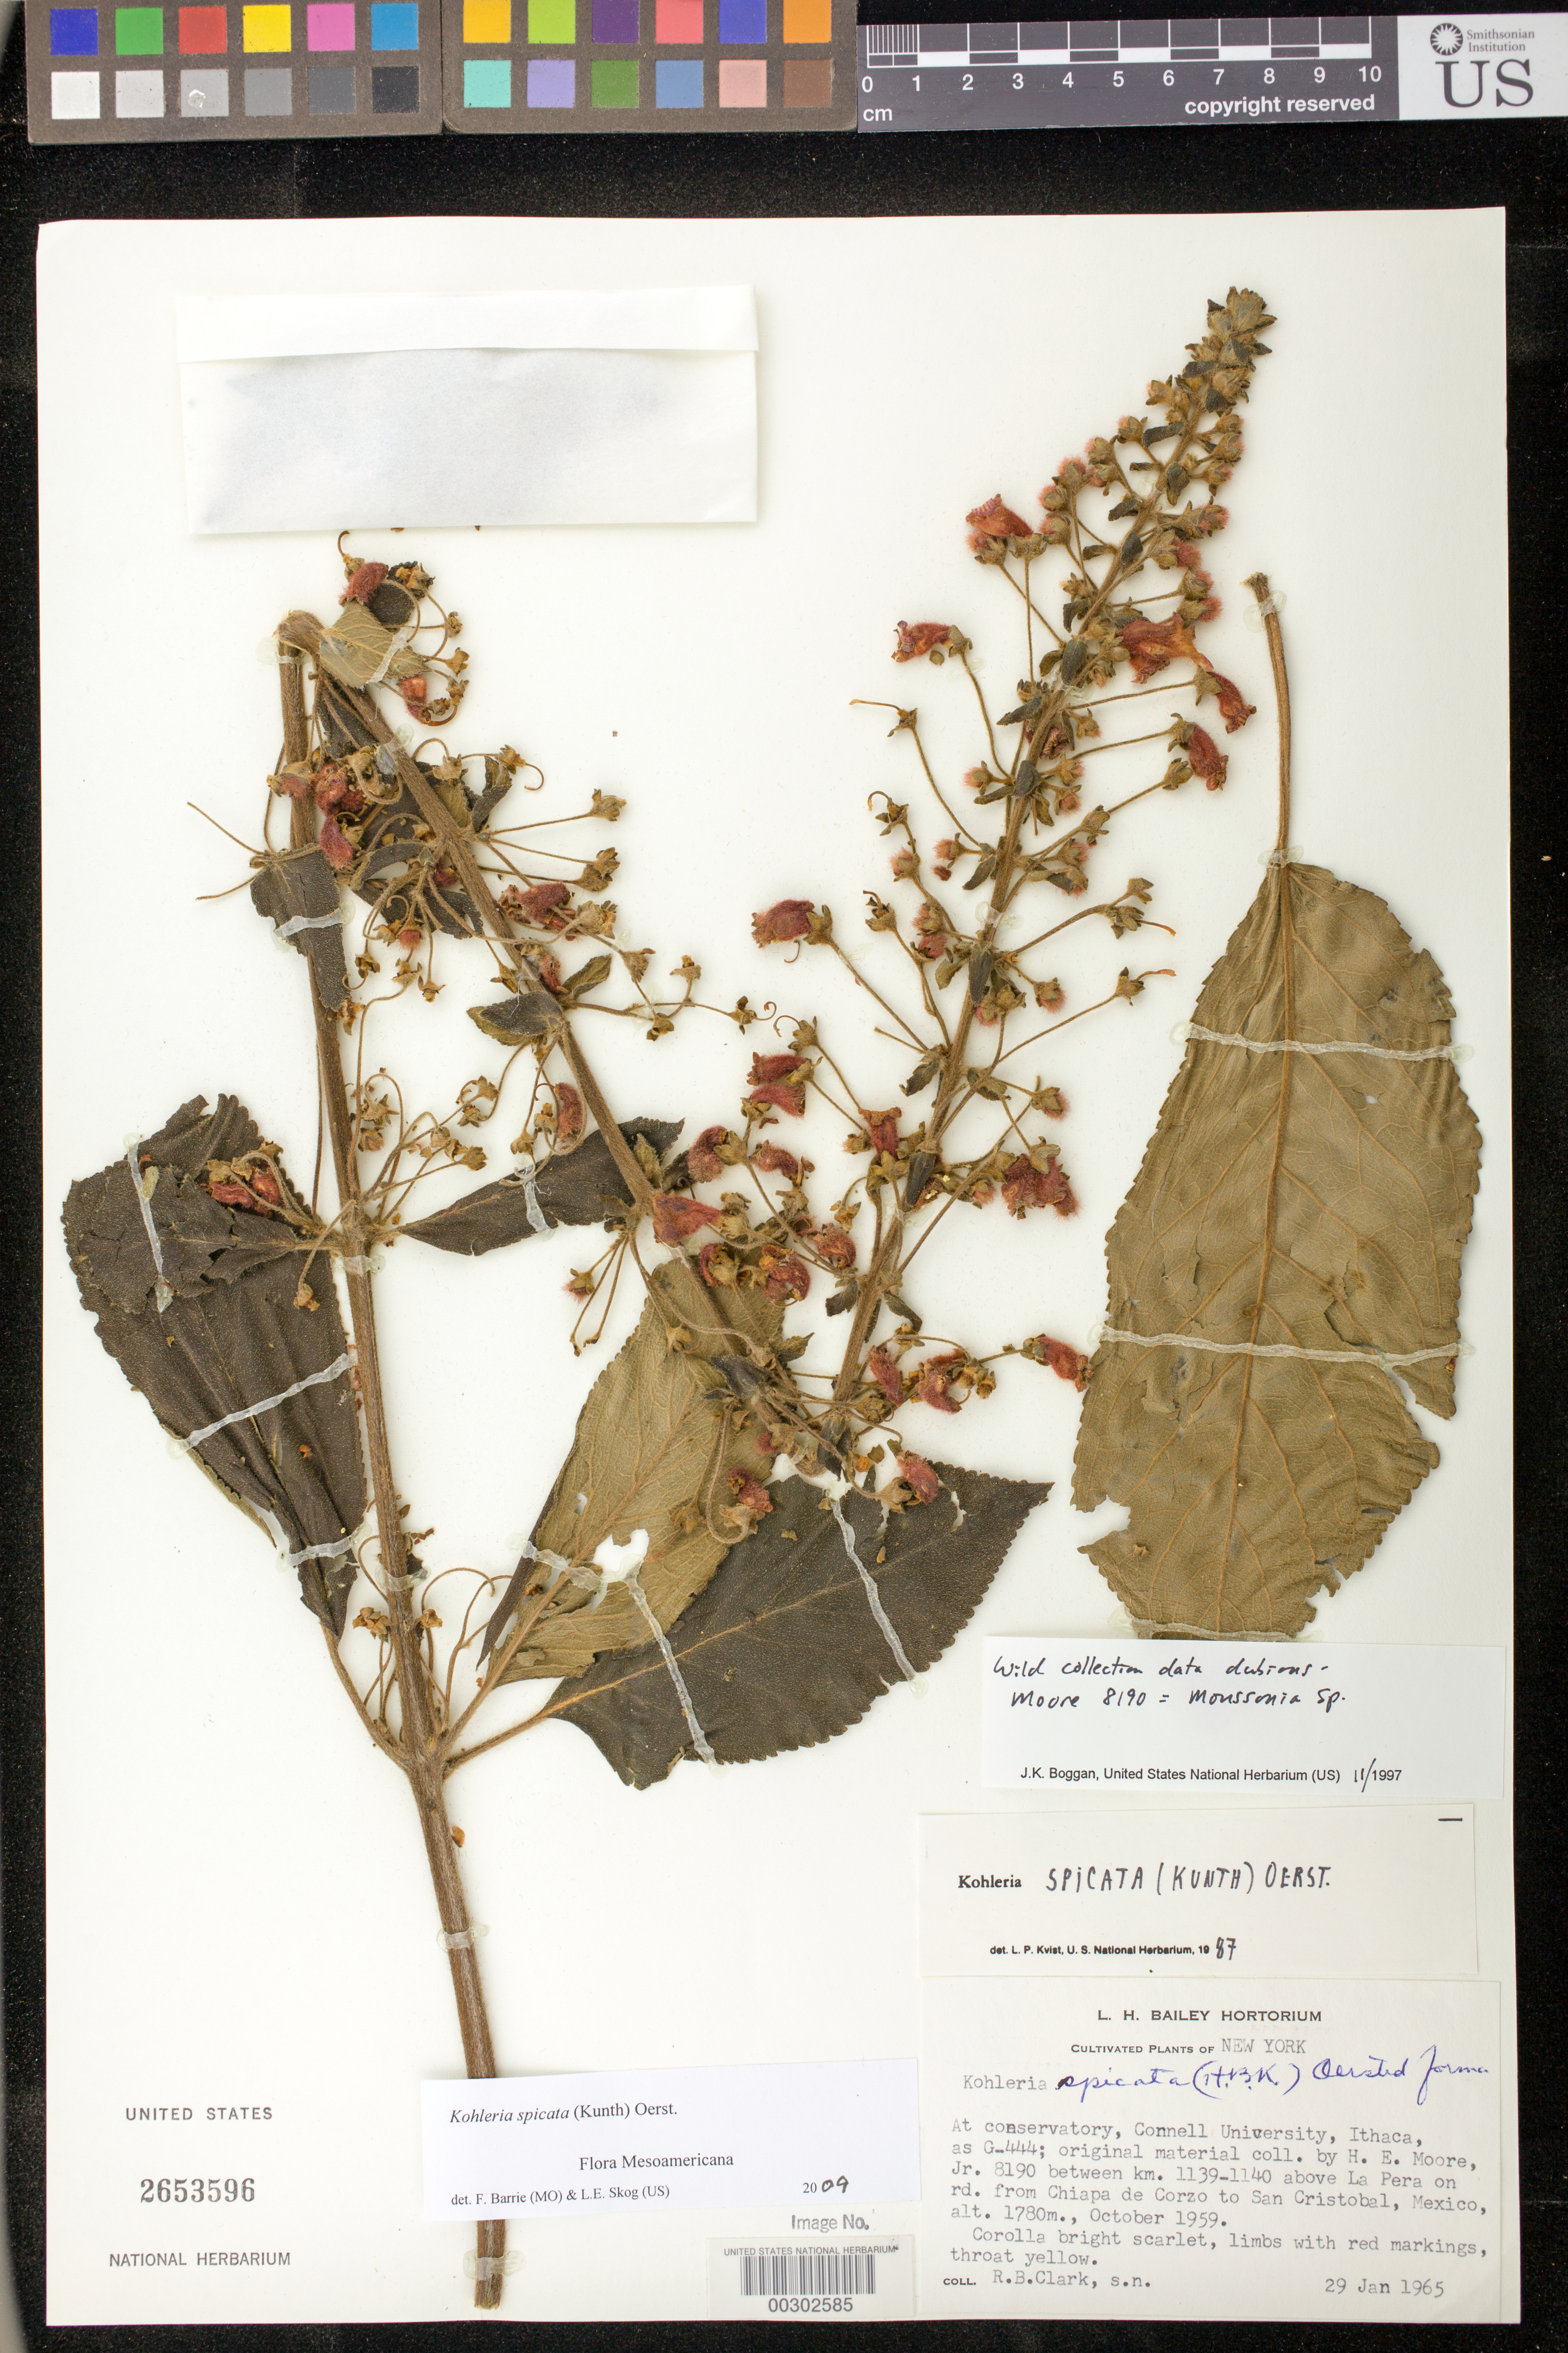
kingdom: Plantae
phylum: Tracheophyta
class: Magnoliopsida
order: Lamiales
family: Gesneriaceae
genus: Kohleria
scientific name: Kohleria spicata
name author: (Kunth) Oerst.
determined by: Skog, Laurence E.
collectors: R. B. Clark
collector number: s.n. [G-444]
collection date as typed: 29 Jan 1965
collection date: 1965-01-29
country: Mexico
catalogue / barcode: US 2653596